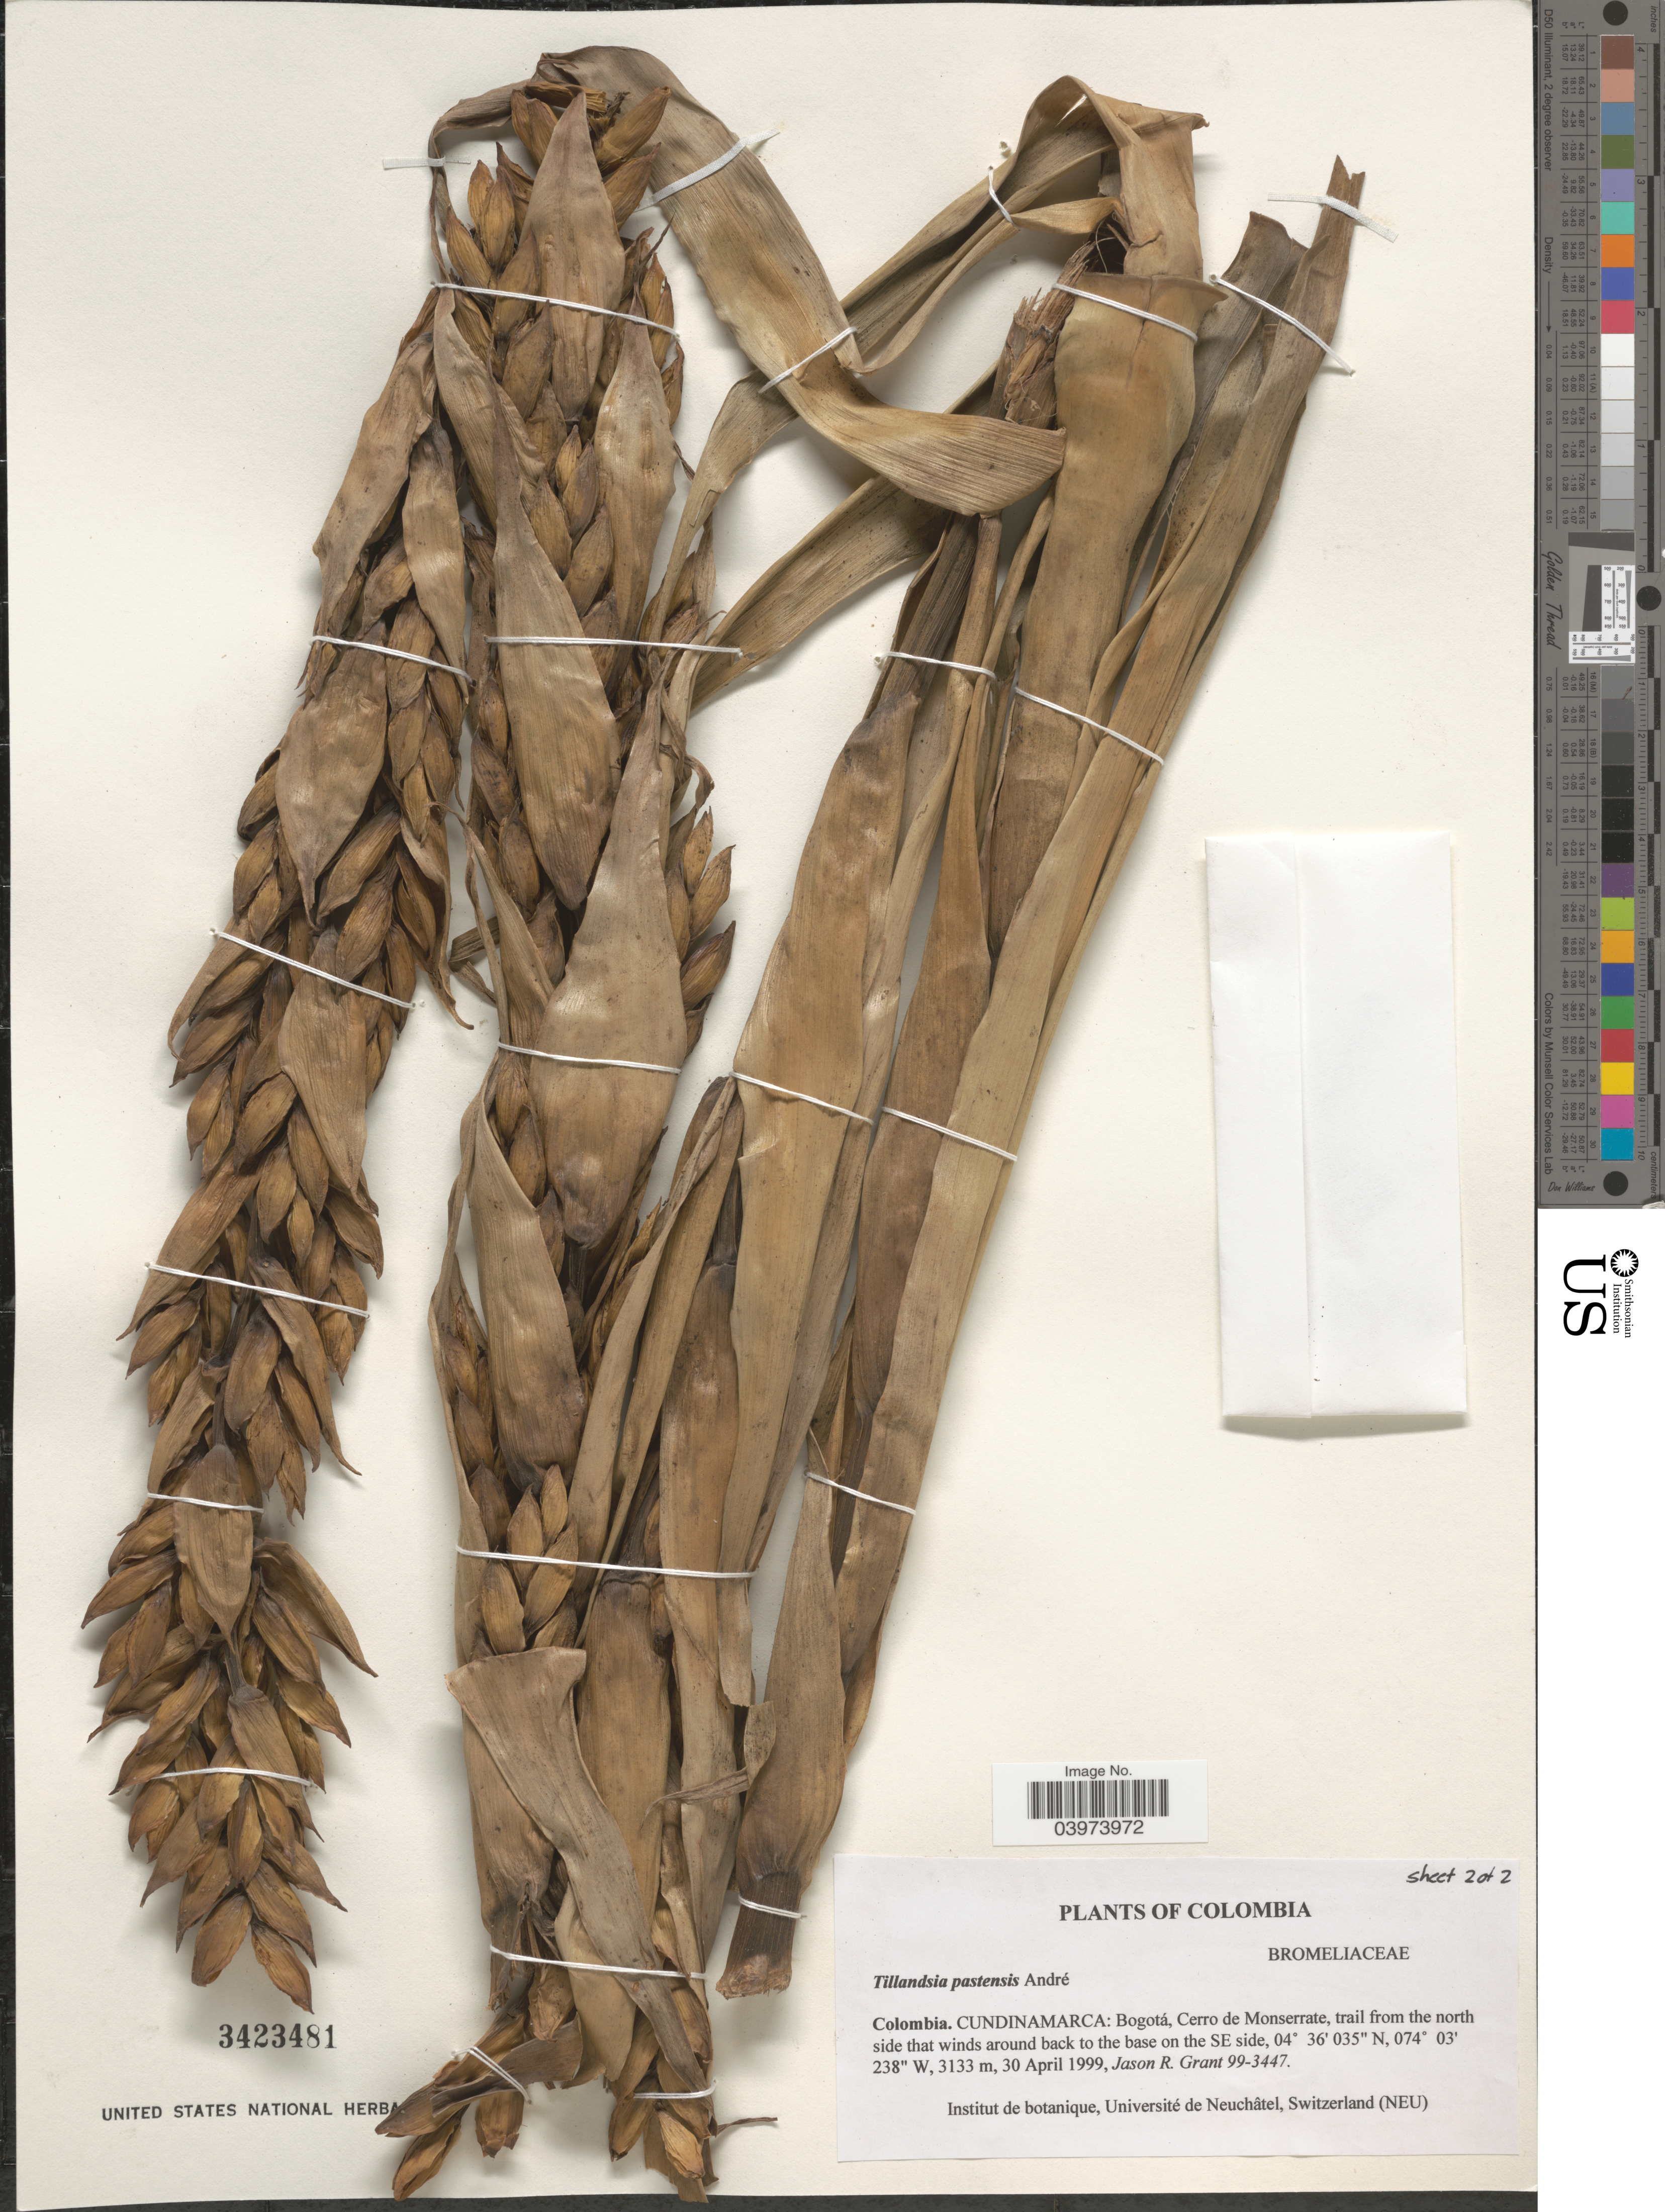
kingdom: Plantae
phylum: Tracheophyta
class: Liliopsida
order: Poales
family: Bromeliaceae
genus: Tillandsia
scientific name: Tillandsia pastensis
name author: André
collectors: J. R. Grant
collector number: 99-3447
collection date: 1999-04-30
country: Colombia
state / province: Cundinamarca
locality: Bogotá, Cerro de Monserrate, trail from the north side that winds around back to the base on the SE side.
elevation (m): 3133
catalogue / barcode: US 3423481